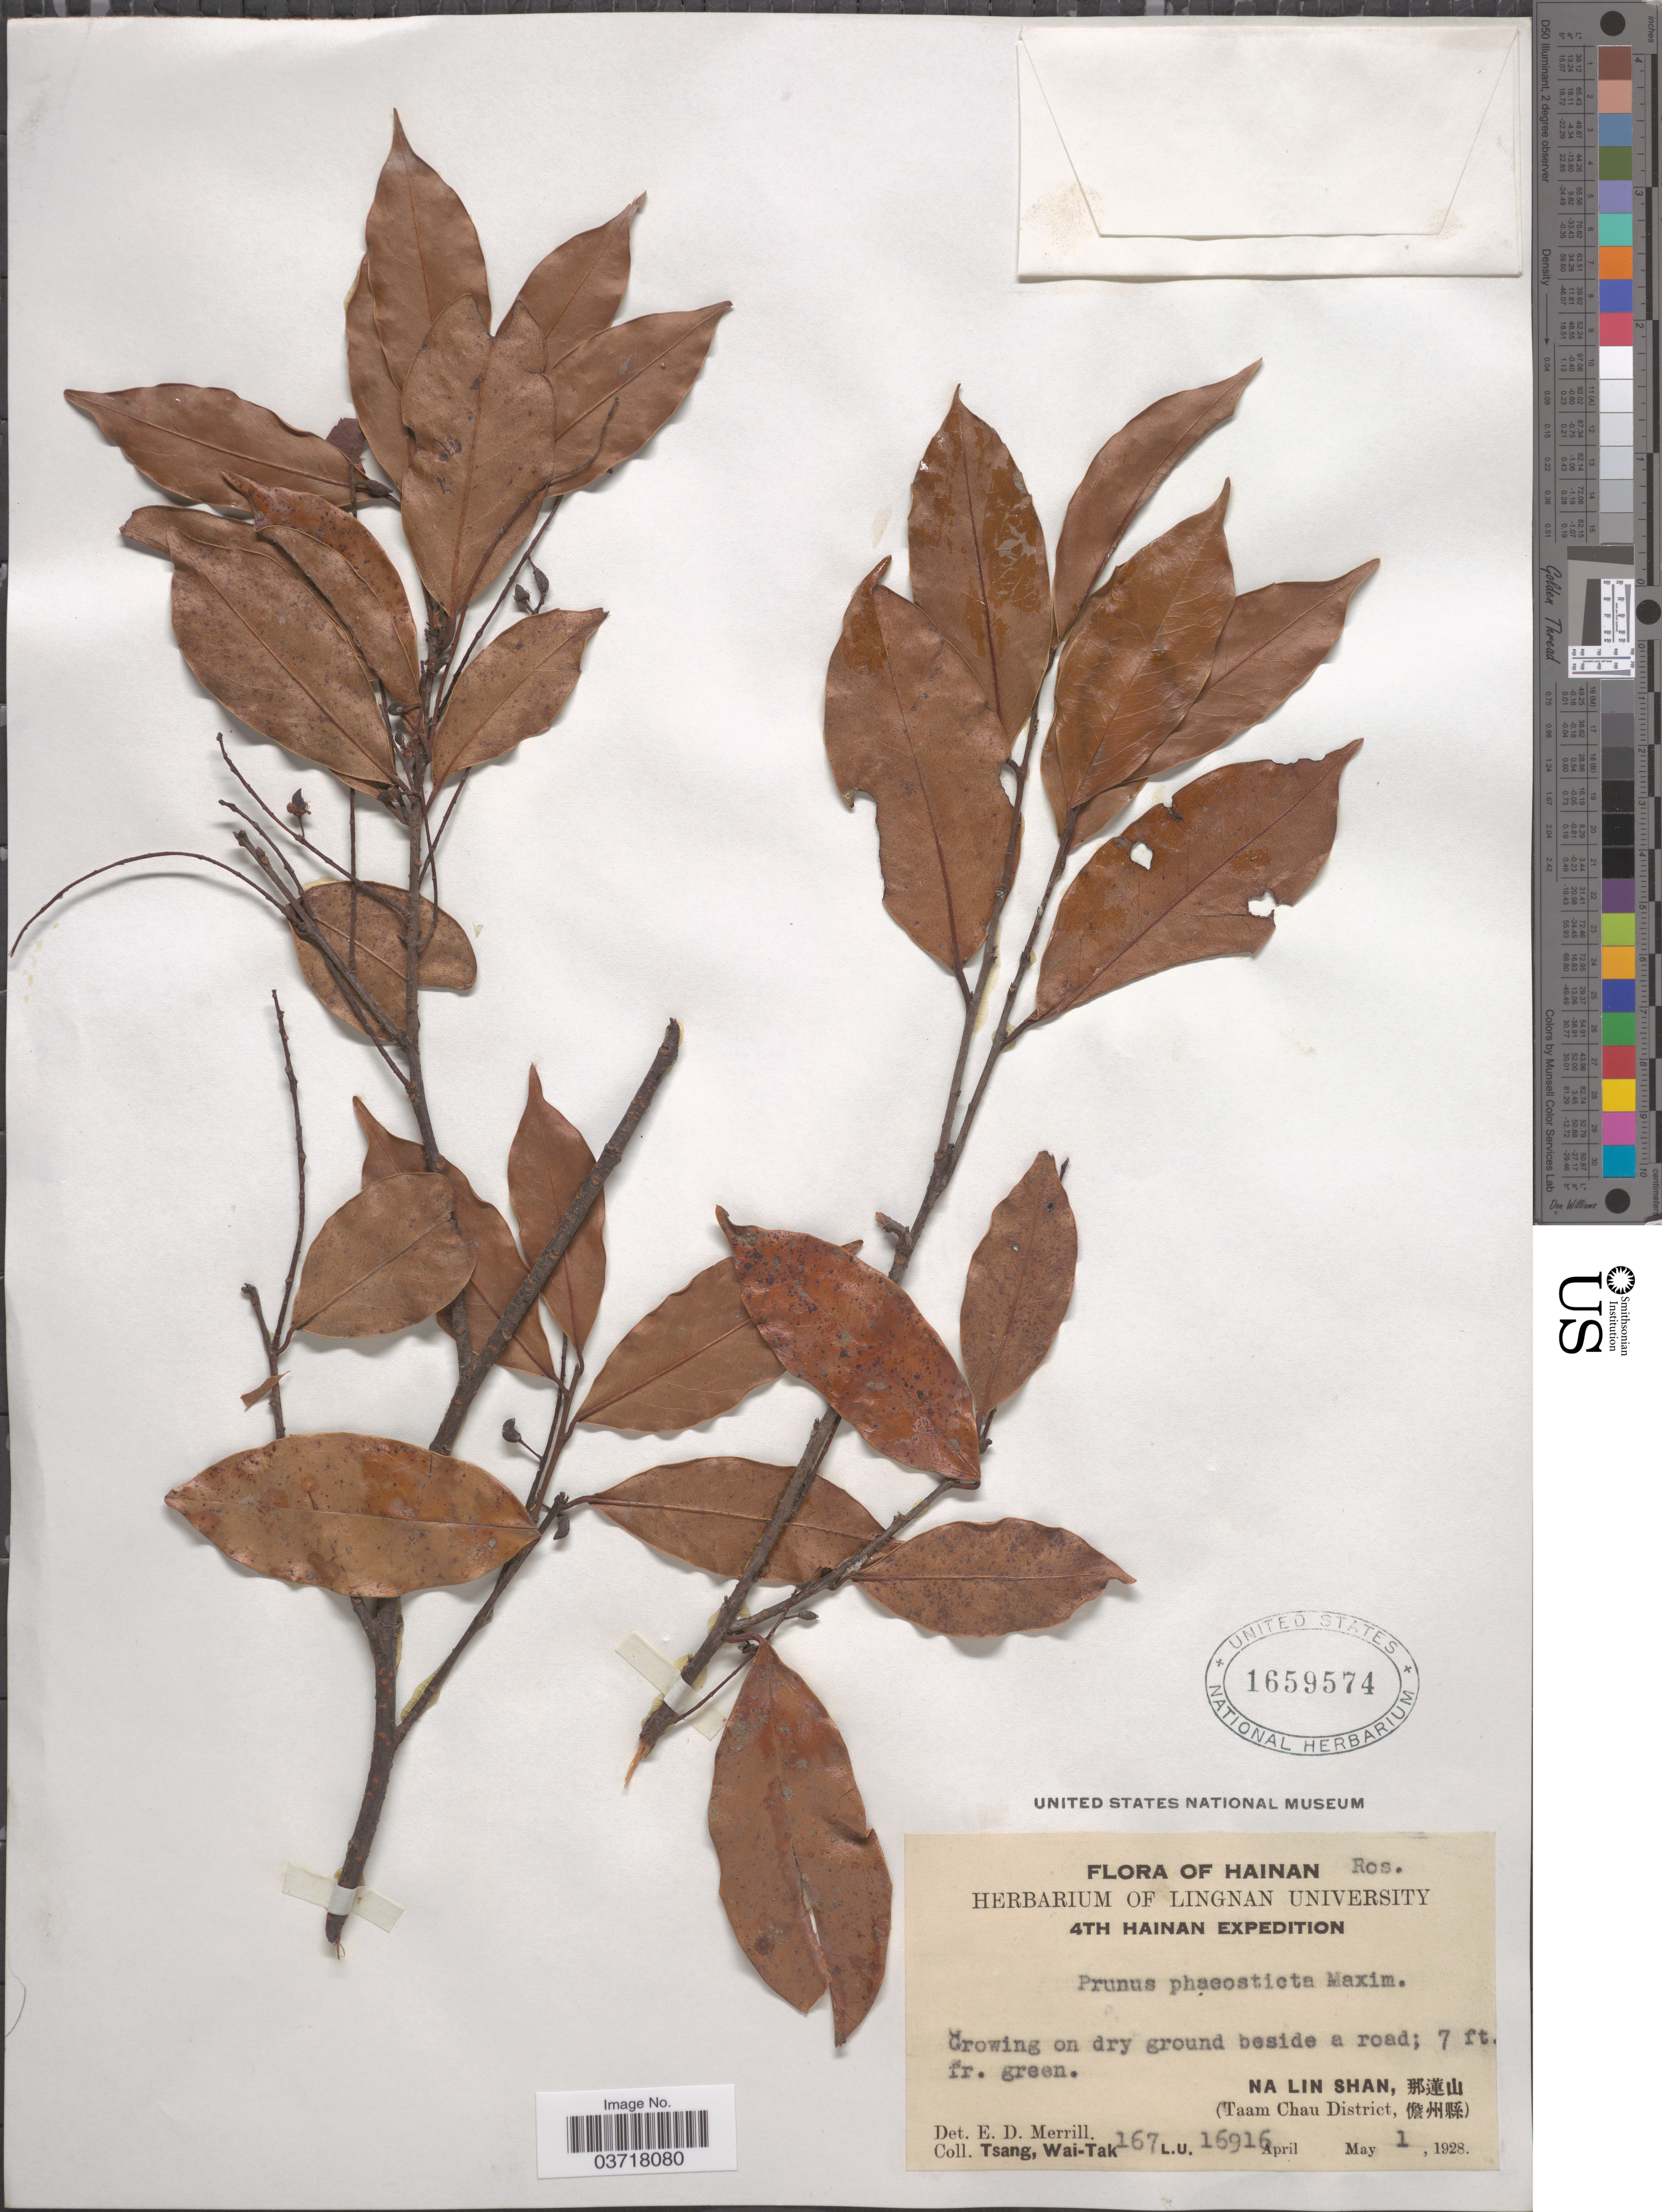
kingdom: Plantae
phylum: Tracheophyta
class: Magnoliopsida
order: Rosales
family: Rosaceae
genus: Prunus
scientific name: Prunus phaeosticta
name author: (Hance) Maxim.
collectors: W. T. Tsang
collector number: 167L.U.16916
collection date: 1928-05-01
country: China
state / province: Hainan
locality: Na Lin Shan, X. (Taam Chau District, X).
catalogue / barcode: US 1659574